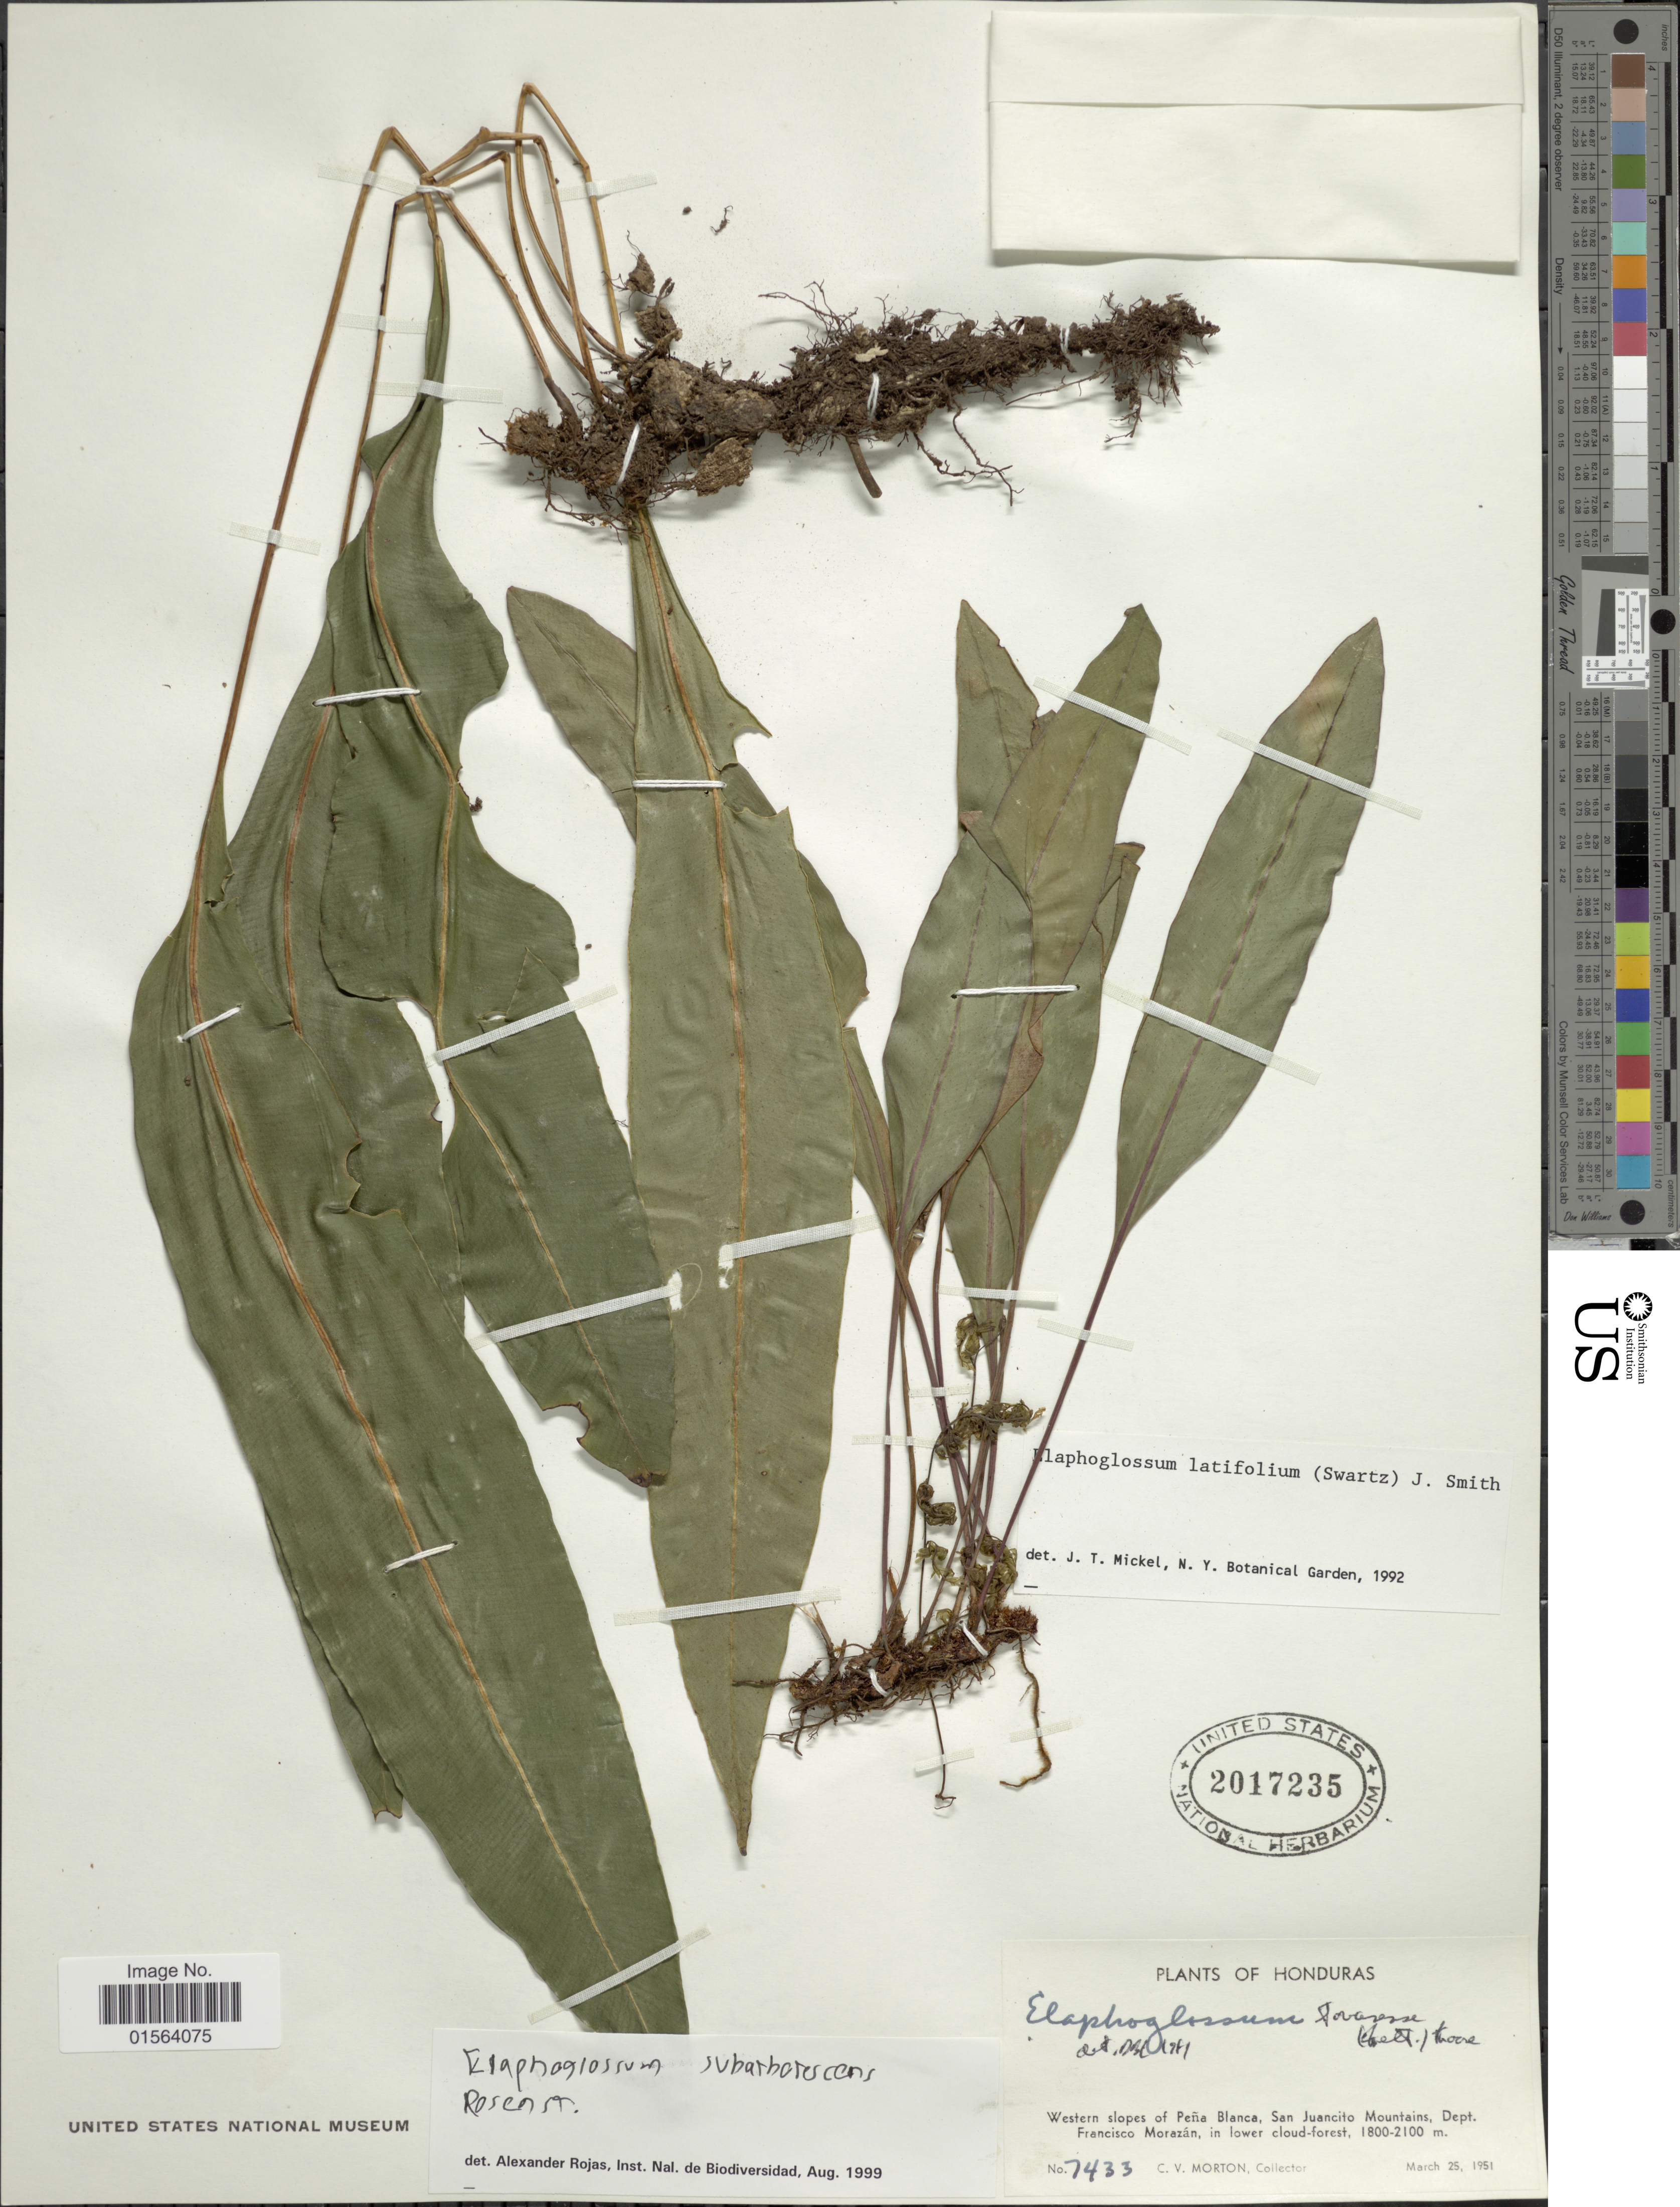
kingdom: Plantae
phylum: Tracheophyta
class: Polypodiopsida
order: Polypodiales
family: Dryopteridaceae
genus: Elaphoglossum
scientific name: Elaphoglossum latifolium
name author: (Sw.) J. Sm.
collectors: C. V. Morton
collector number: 7433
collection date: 1951-03-25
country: Honduras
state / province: Fco. Morazán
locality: Western slopes of Pena Blanca, San Juancito Mountains, Dept. Francisco Morazan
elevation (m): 1800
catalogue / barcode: US 2017235